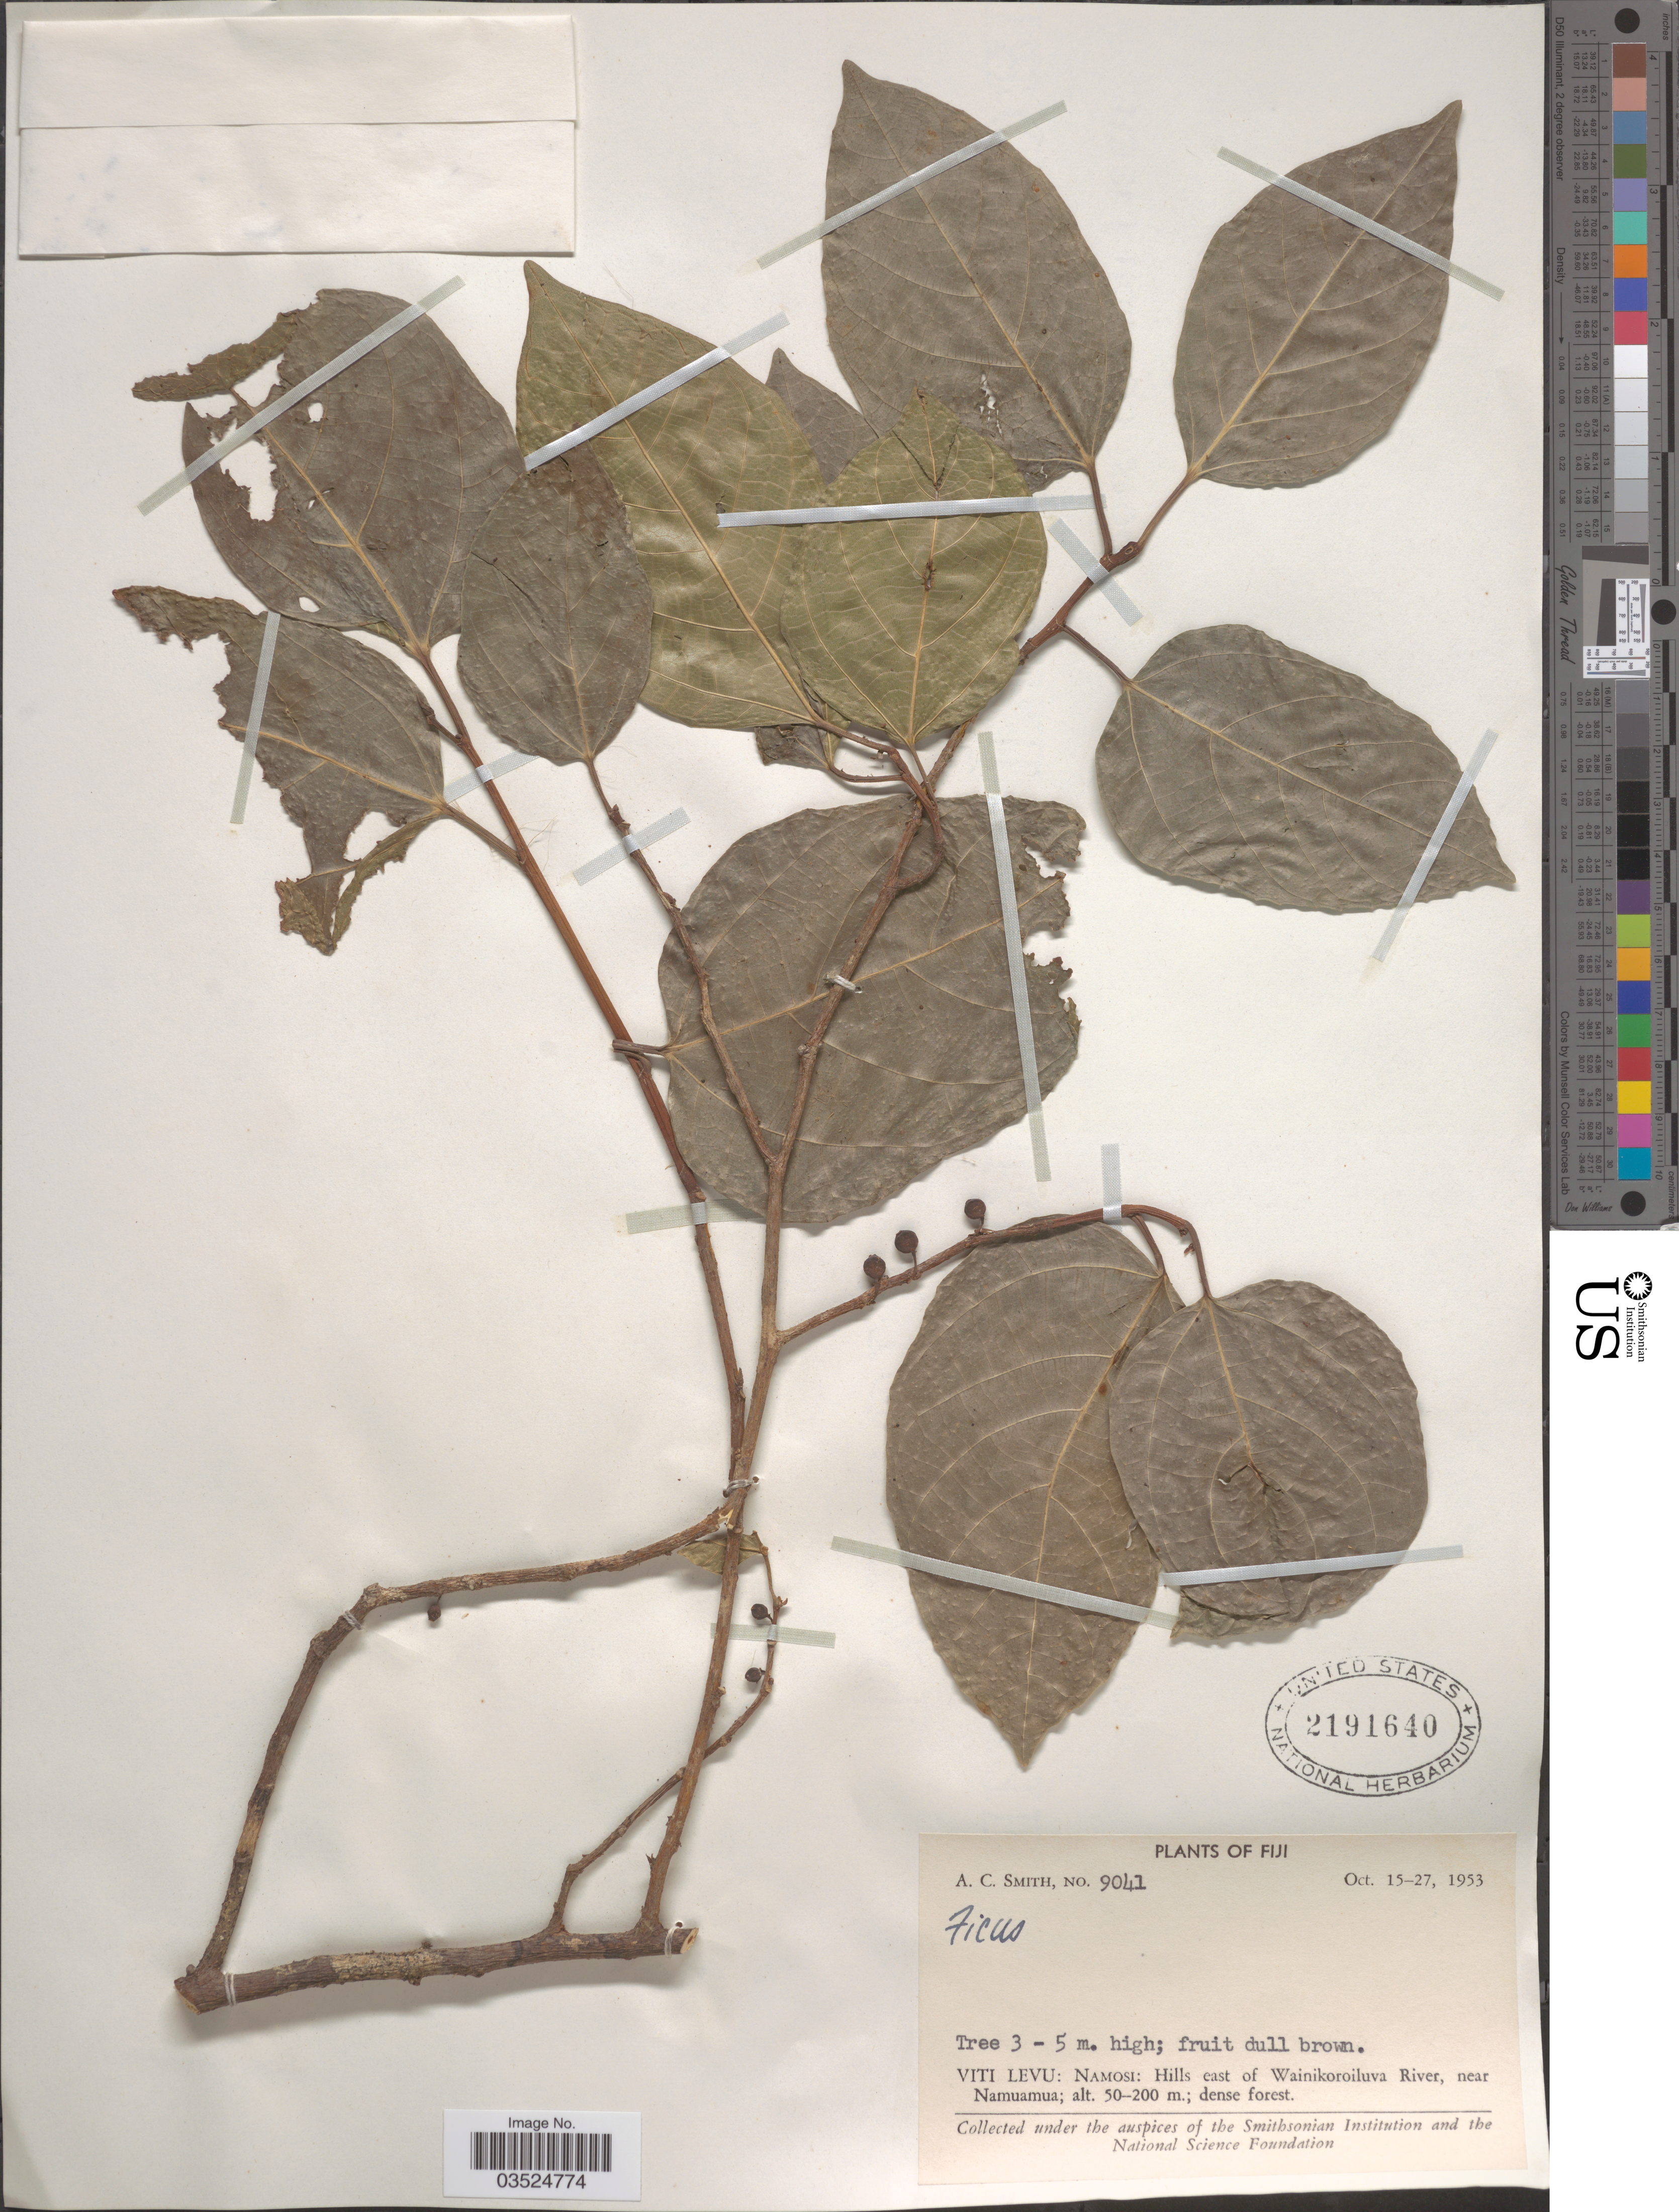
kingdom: Plantae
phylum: Tracheophyta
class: Magnoliopsida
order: Rosales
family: Moraceae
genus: Ficus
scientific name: Ficus sp.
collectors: A. C. Smith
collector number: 9041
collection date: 1953-10-15/1953-10-27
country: Fiji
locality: Viti Levu: Namosi: Hills east of Wainikoroiluva River, near Namuamua.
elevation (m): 50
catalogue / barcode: US 2191640